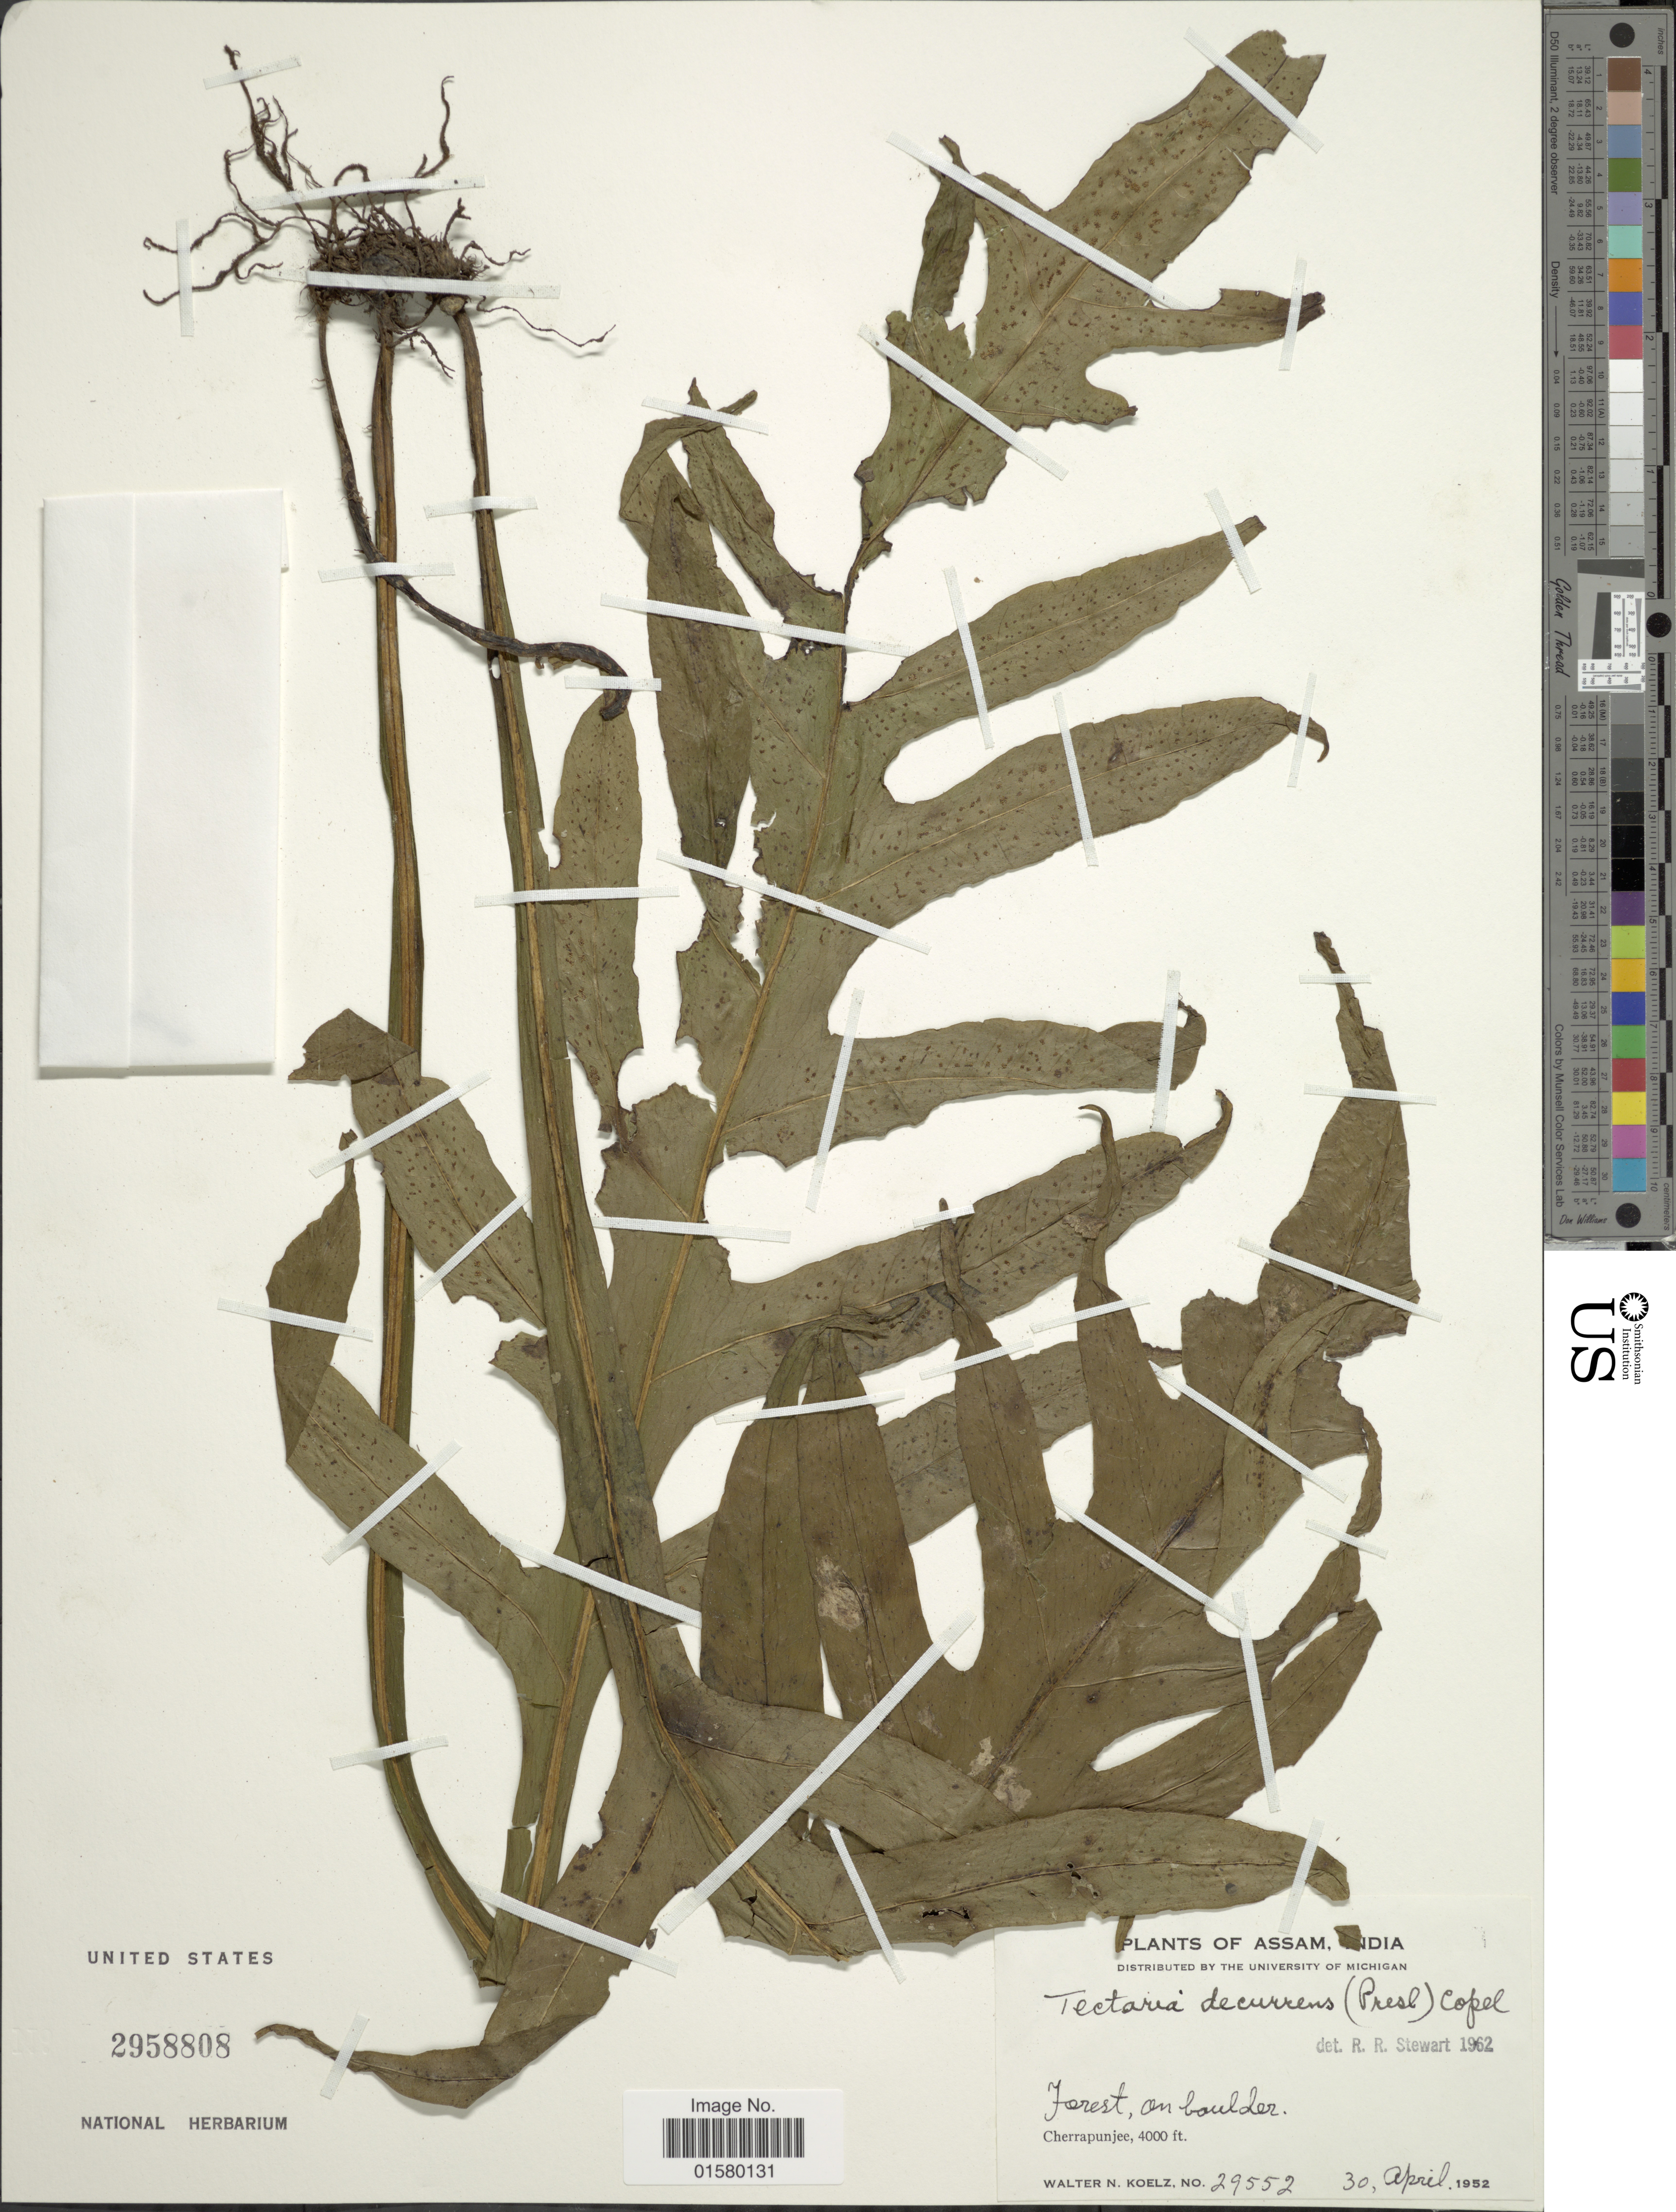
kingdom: Plantae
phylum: Tracheophyta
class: Polypodiopsida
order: Polypodiales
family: Tectariaceae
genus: Tectaria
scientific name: Tectaria decurrens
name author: (Presel.) Copel. in Elmer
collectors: W. N. Koelz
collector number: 29552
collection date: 1952-04-30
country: India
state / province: Assam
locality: Cherrapunjee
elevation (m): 1219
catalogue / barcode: US 2958808